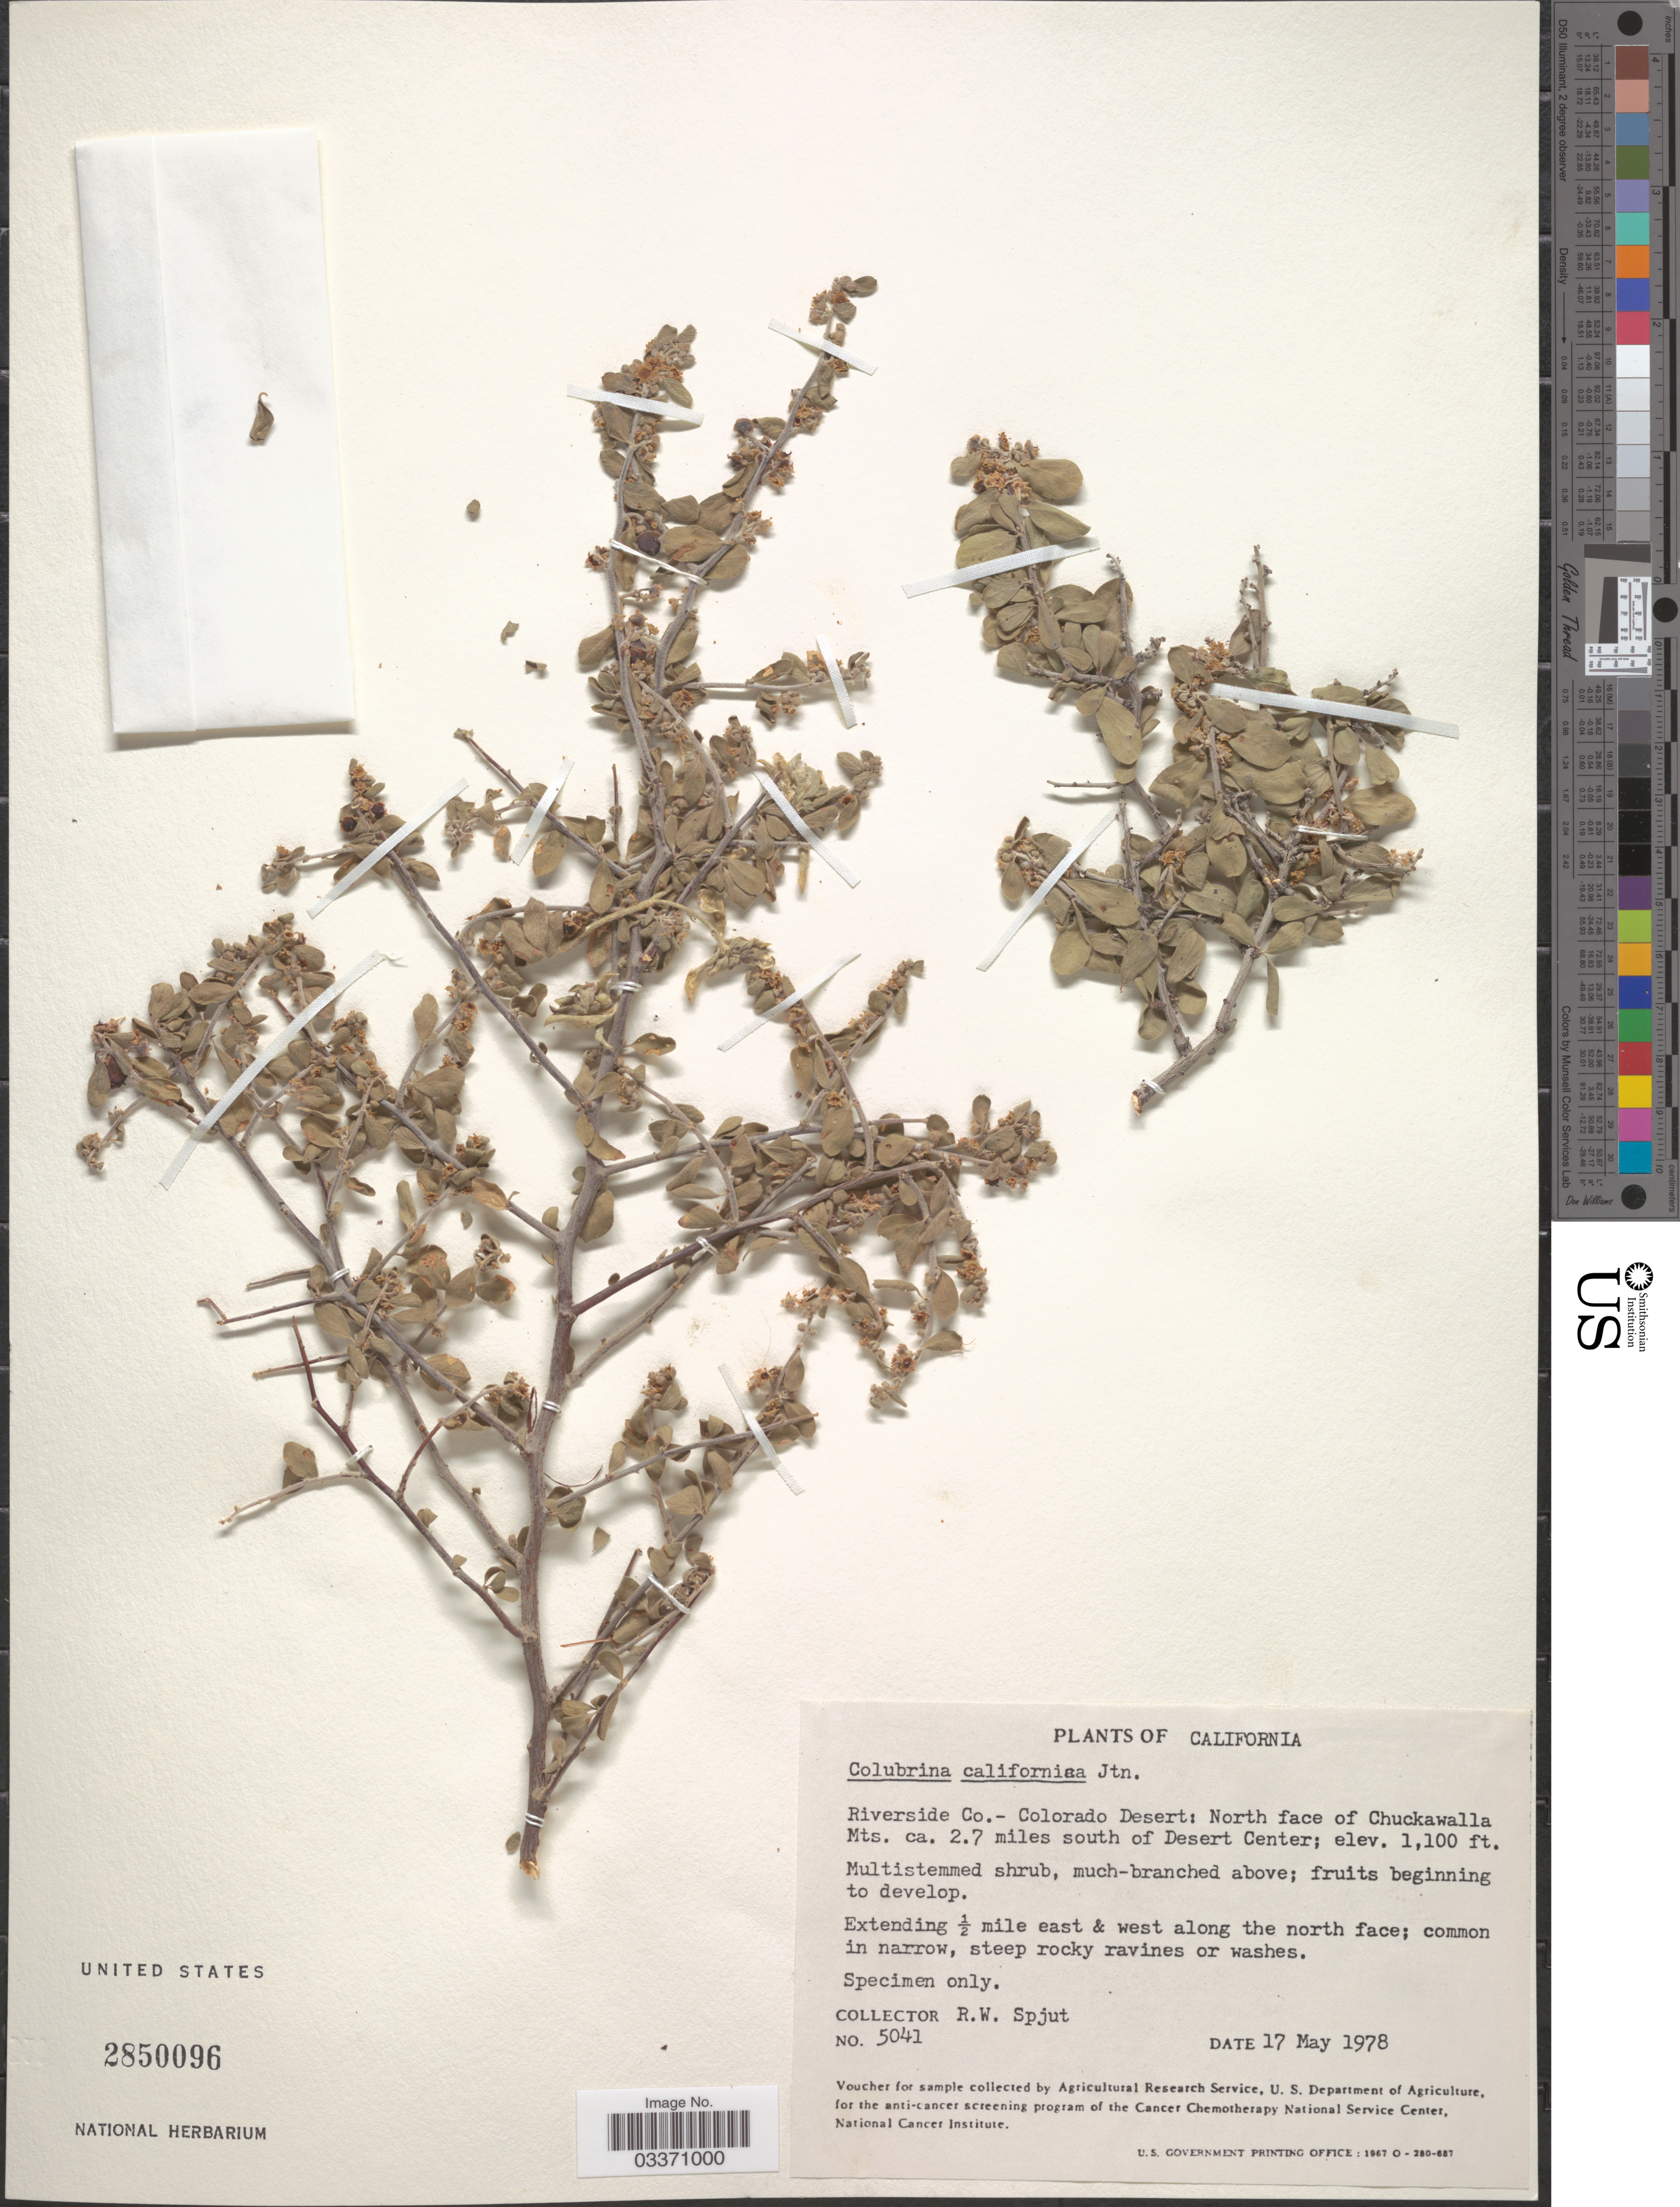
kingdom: Plantae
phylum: Tracheophyta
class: Magnoliopsida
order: Rosales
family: Rhamnaceae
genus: Colubrina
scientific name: Colubrina californica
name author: I.M. Johnst.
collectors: R. Spjut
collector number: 5041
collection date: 1978-05-17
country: United States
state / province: California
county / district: Riverside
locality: Riverside Co.- Colorado Desert: North face of Chuckawalla Mts. ca. 2.7 miles south of Desert Center. Extending ½ mile east & west along the north face.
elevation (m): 335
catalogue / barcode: US 2850096